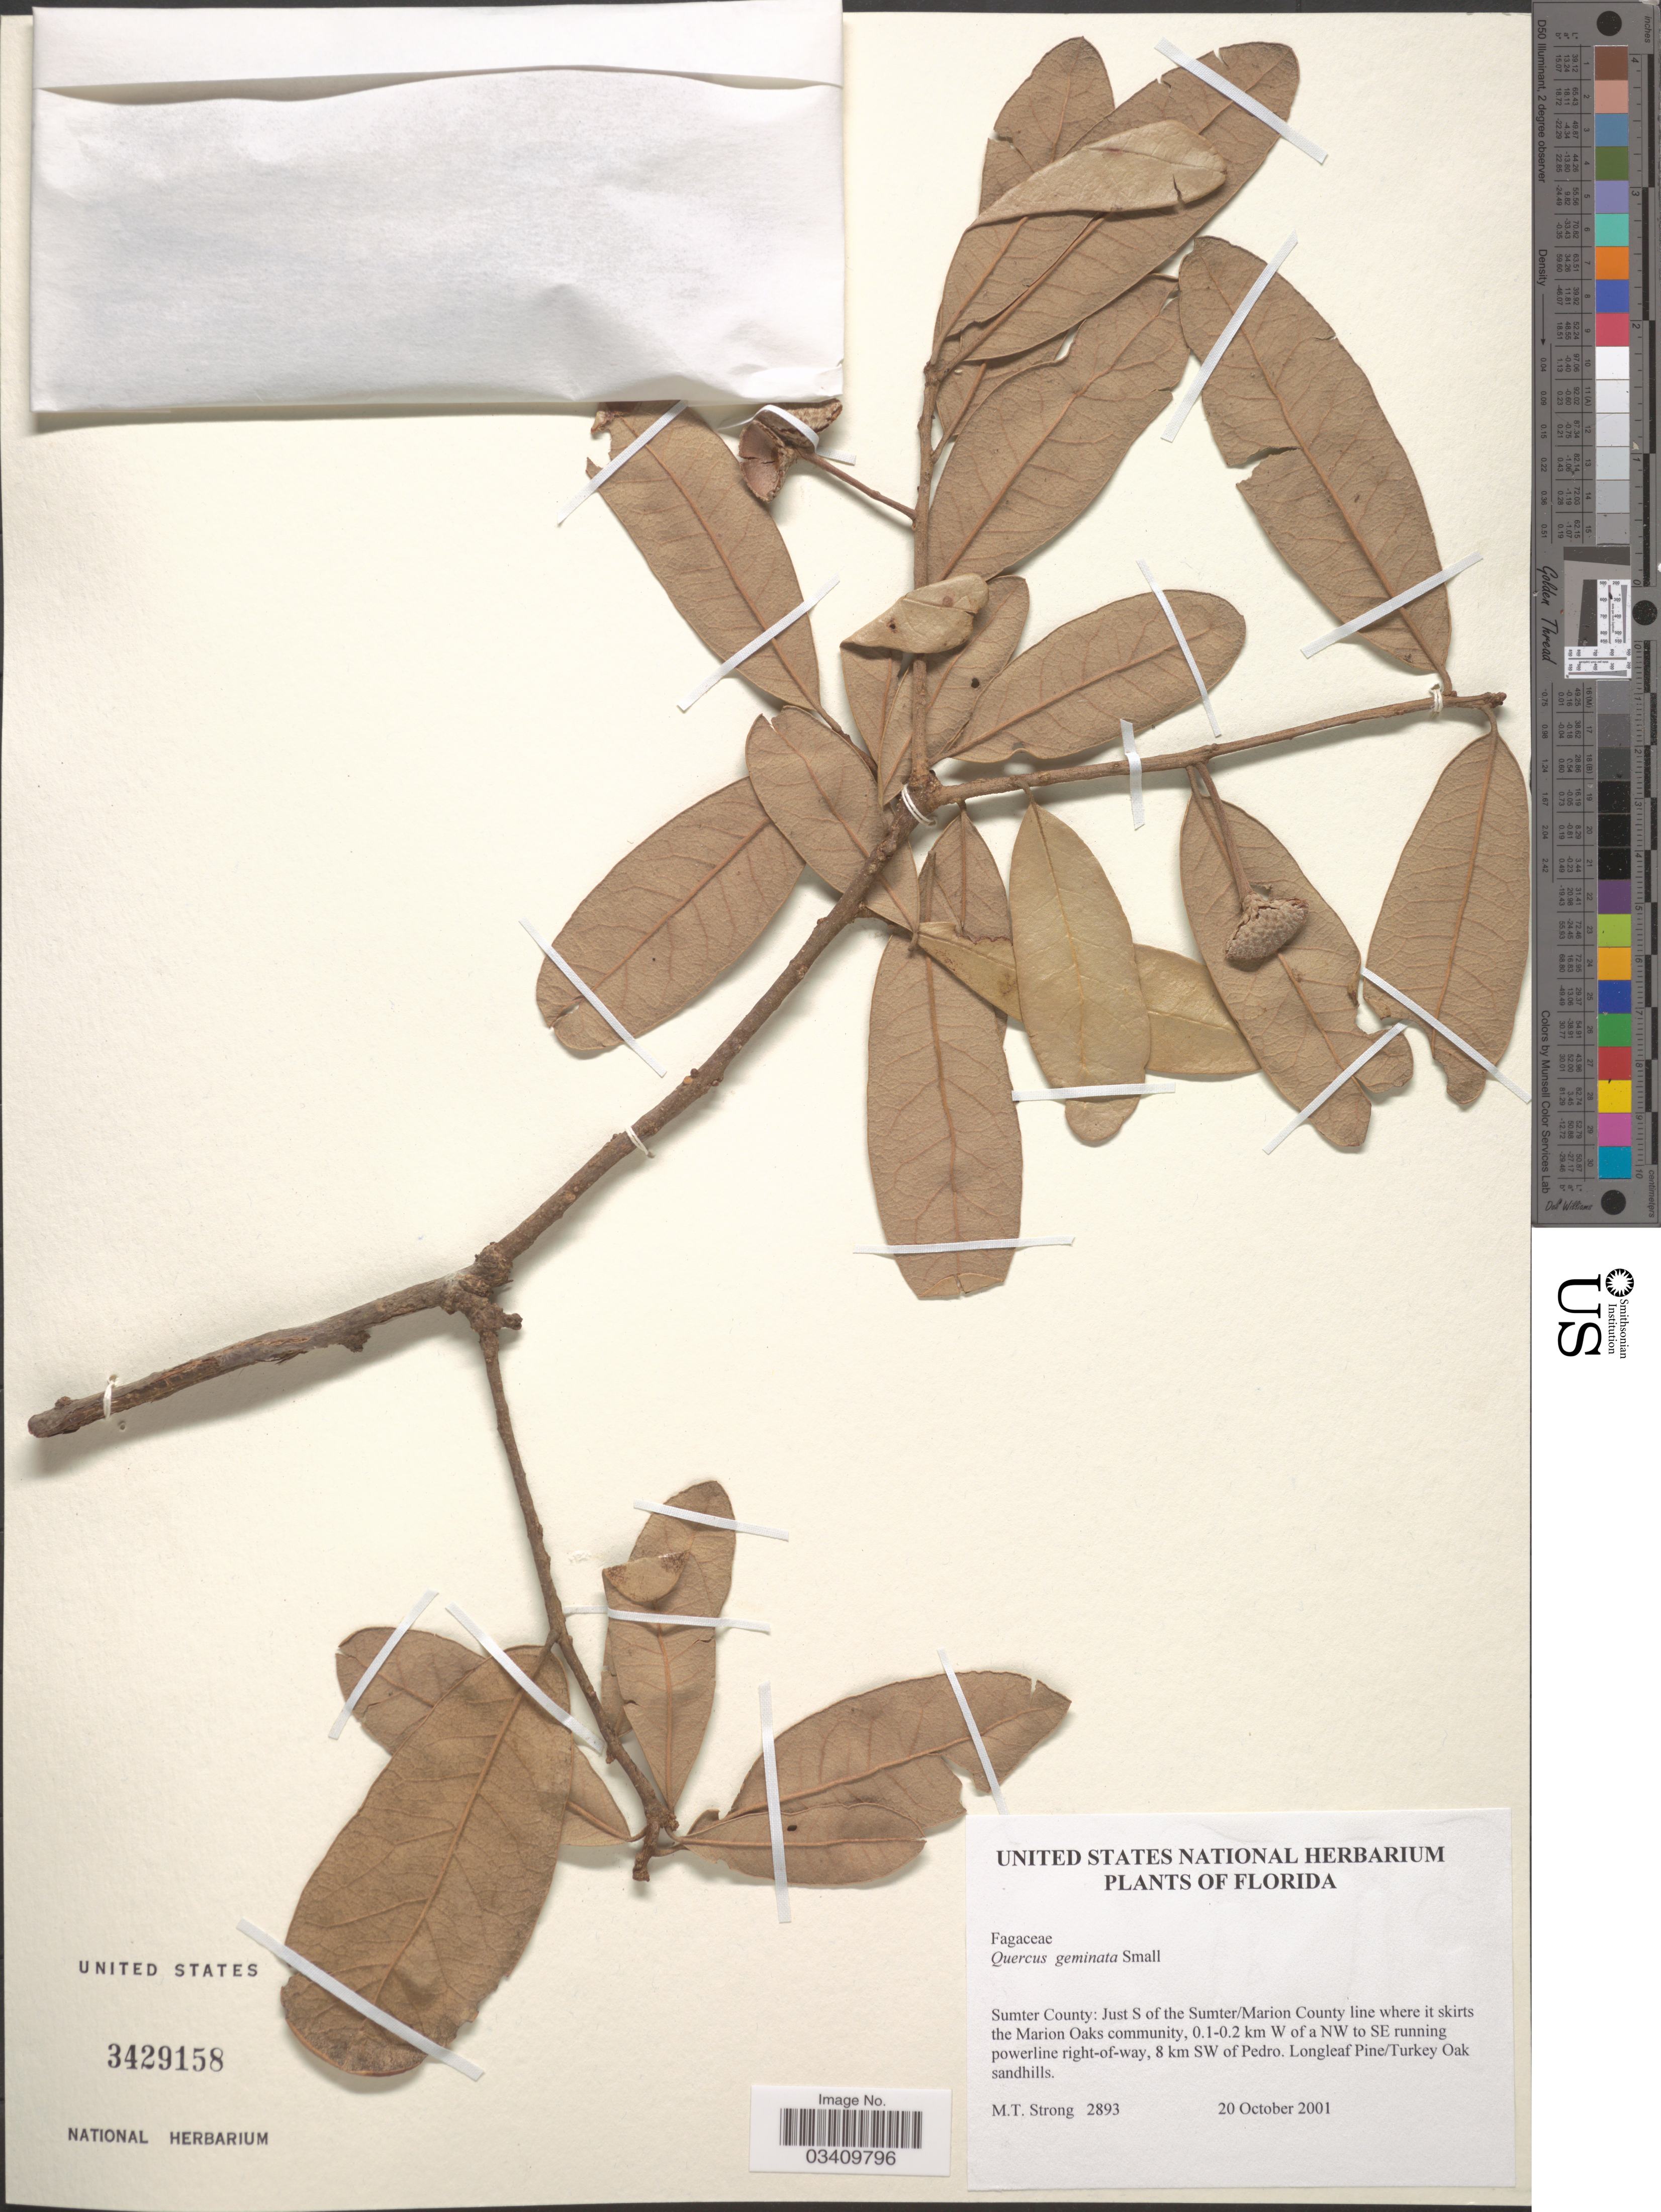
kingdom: Plantae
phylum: Tracheophyta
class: Magnoliopsida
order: Fagales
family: Fagaceae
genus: Quercus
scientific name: Quercus virginiana var. maritima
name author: (Michx.) Sarg.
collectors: M. T. Strong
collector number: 2893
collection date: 2001-10-20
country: United States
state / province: Florida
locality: Sumter County: Just S of the Sumter/Marion County line where it skirts the Marion Oaks community, 0.1-0.2 km W of a NW to SE running powerline right-of-way, 8 km SW of Pedro. Longleaf Pine/Turkey Oak sandhills.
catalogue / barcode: US 3429158